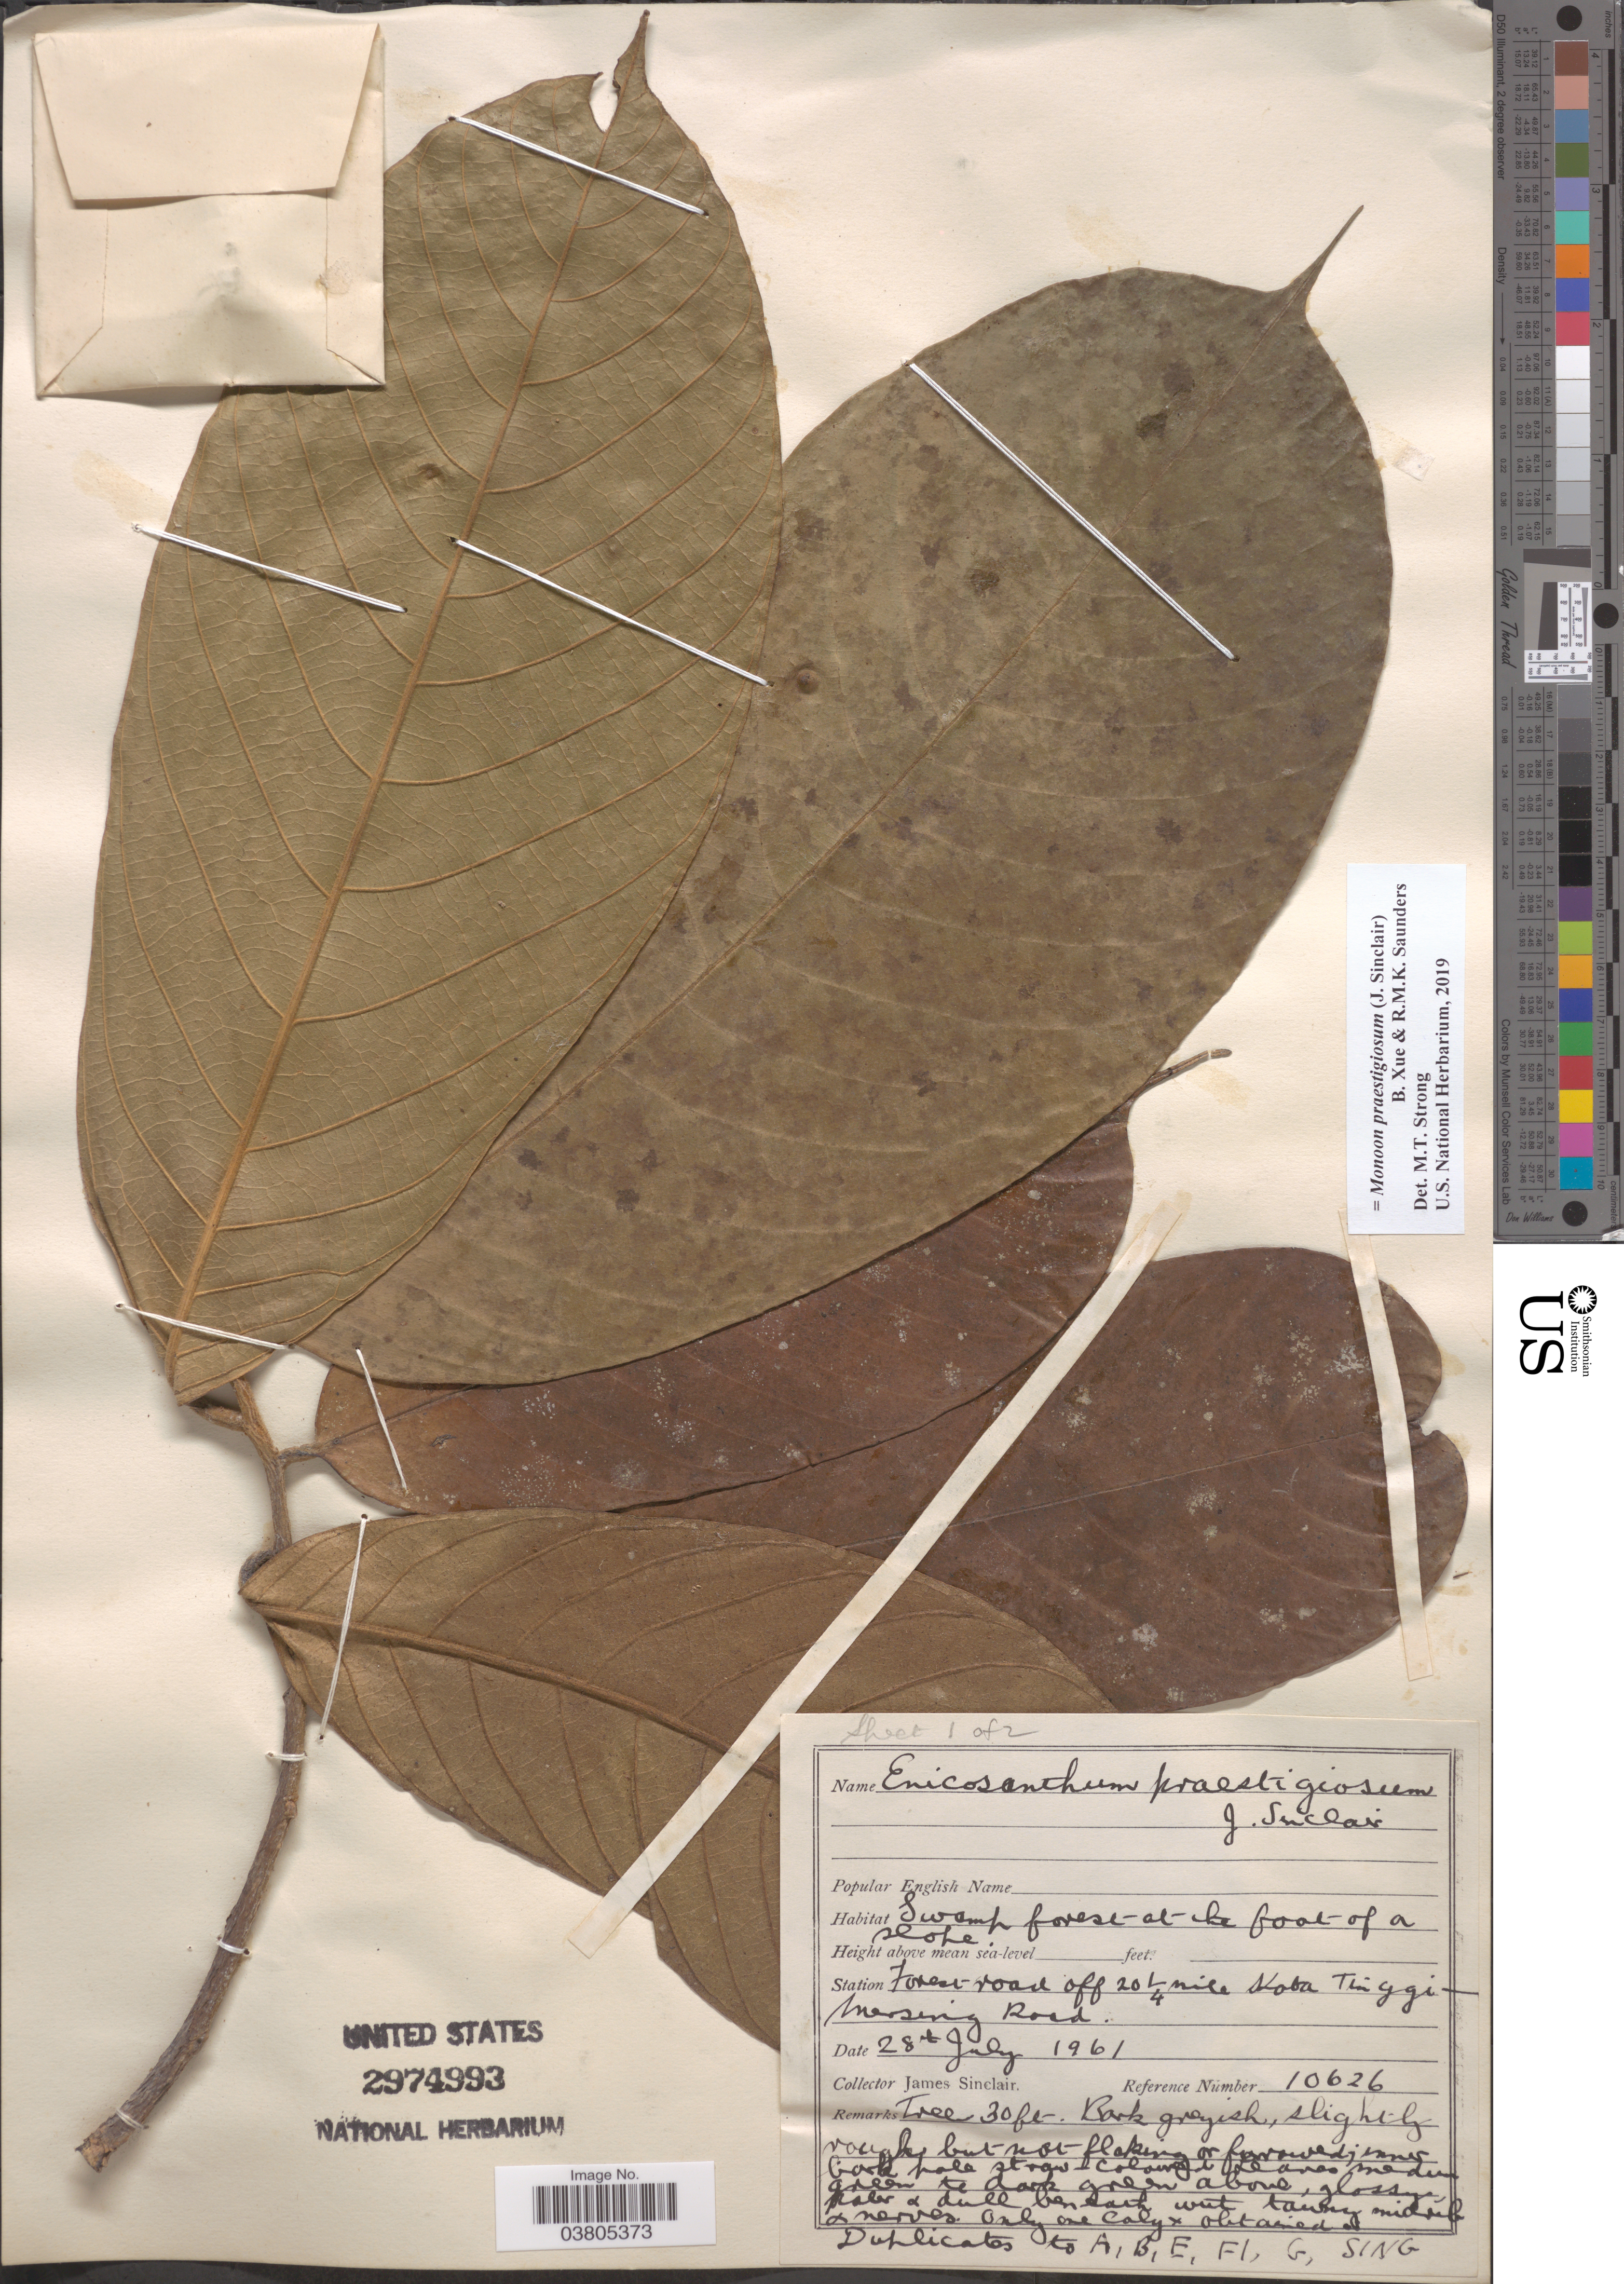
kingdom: Plantae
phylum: Tracheophyta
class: Magnoliopsida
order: Magnoliales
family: Annonaceae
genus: Monoon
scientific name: Monoon praestigiosum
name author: (J. Sinclair) B. Xue & R.M.K. Saunders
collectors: J. Sinclair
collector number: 10626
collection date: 1961-07-28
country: Malaysia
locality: Station Forest road off 20 ¼ mile Kota Tinggi-Mersing Road.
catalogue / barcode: US 2974993